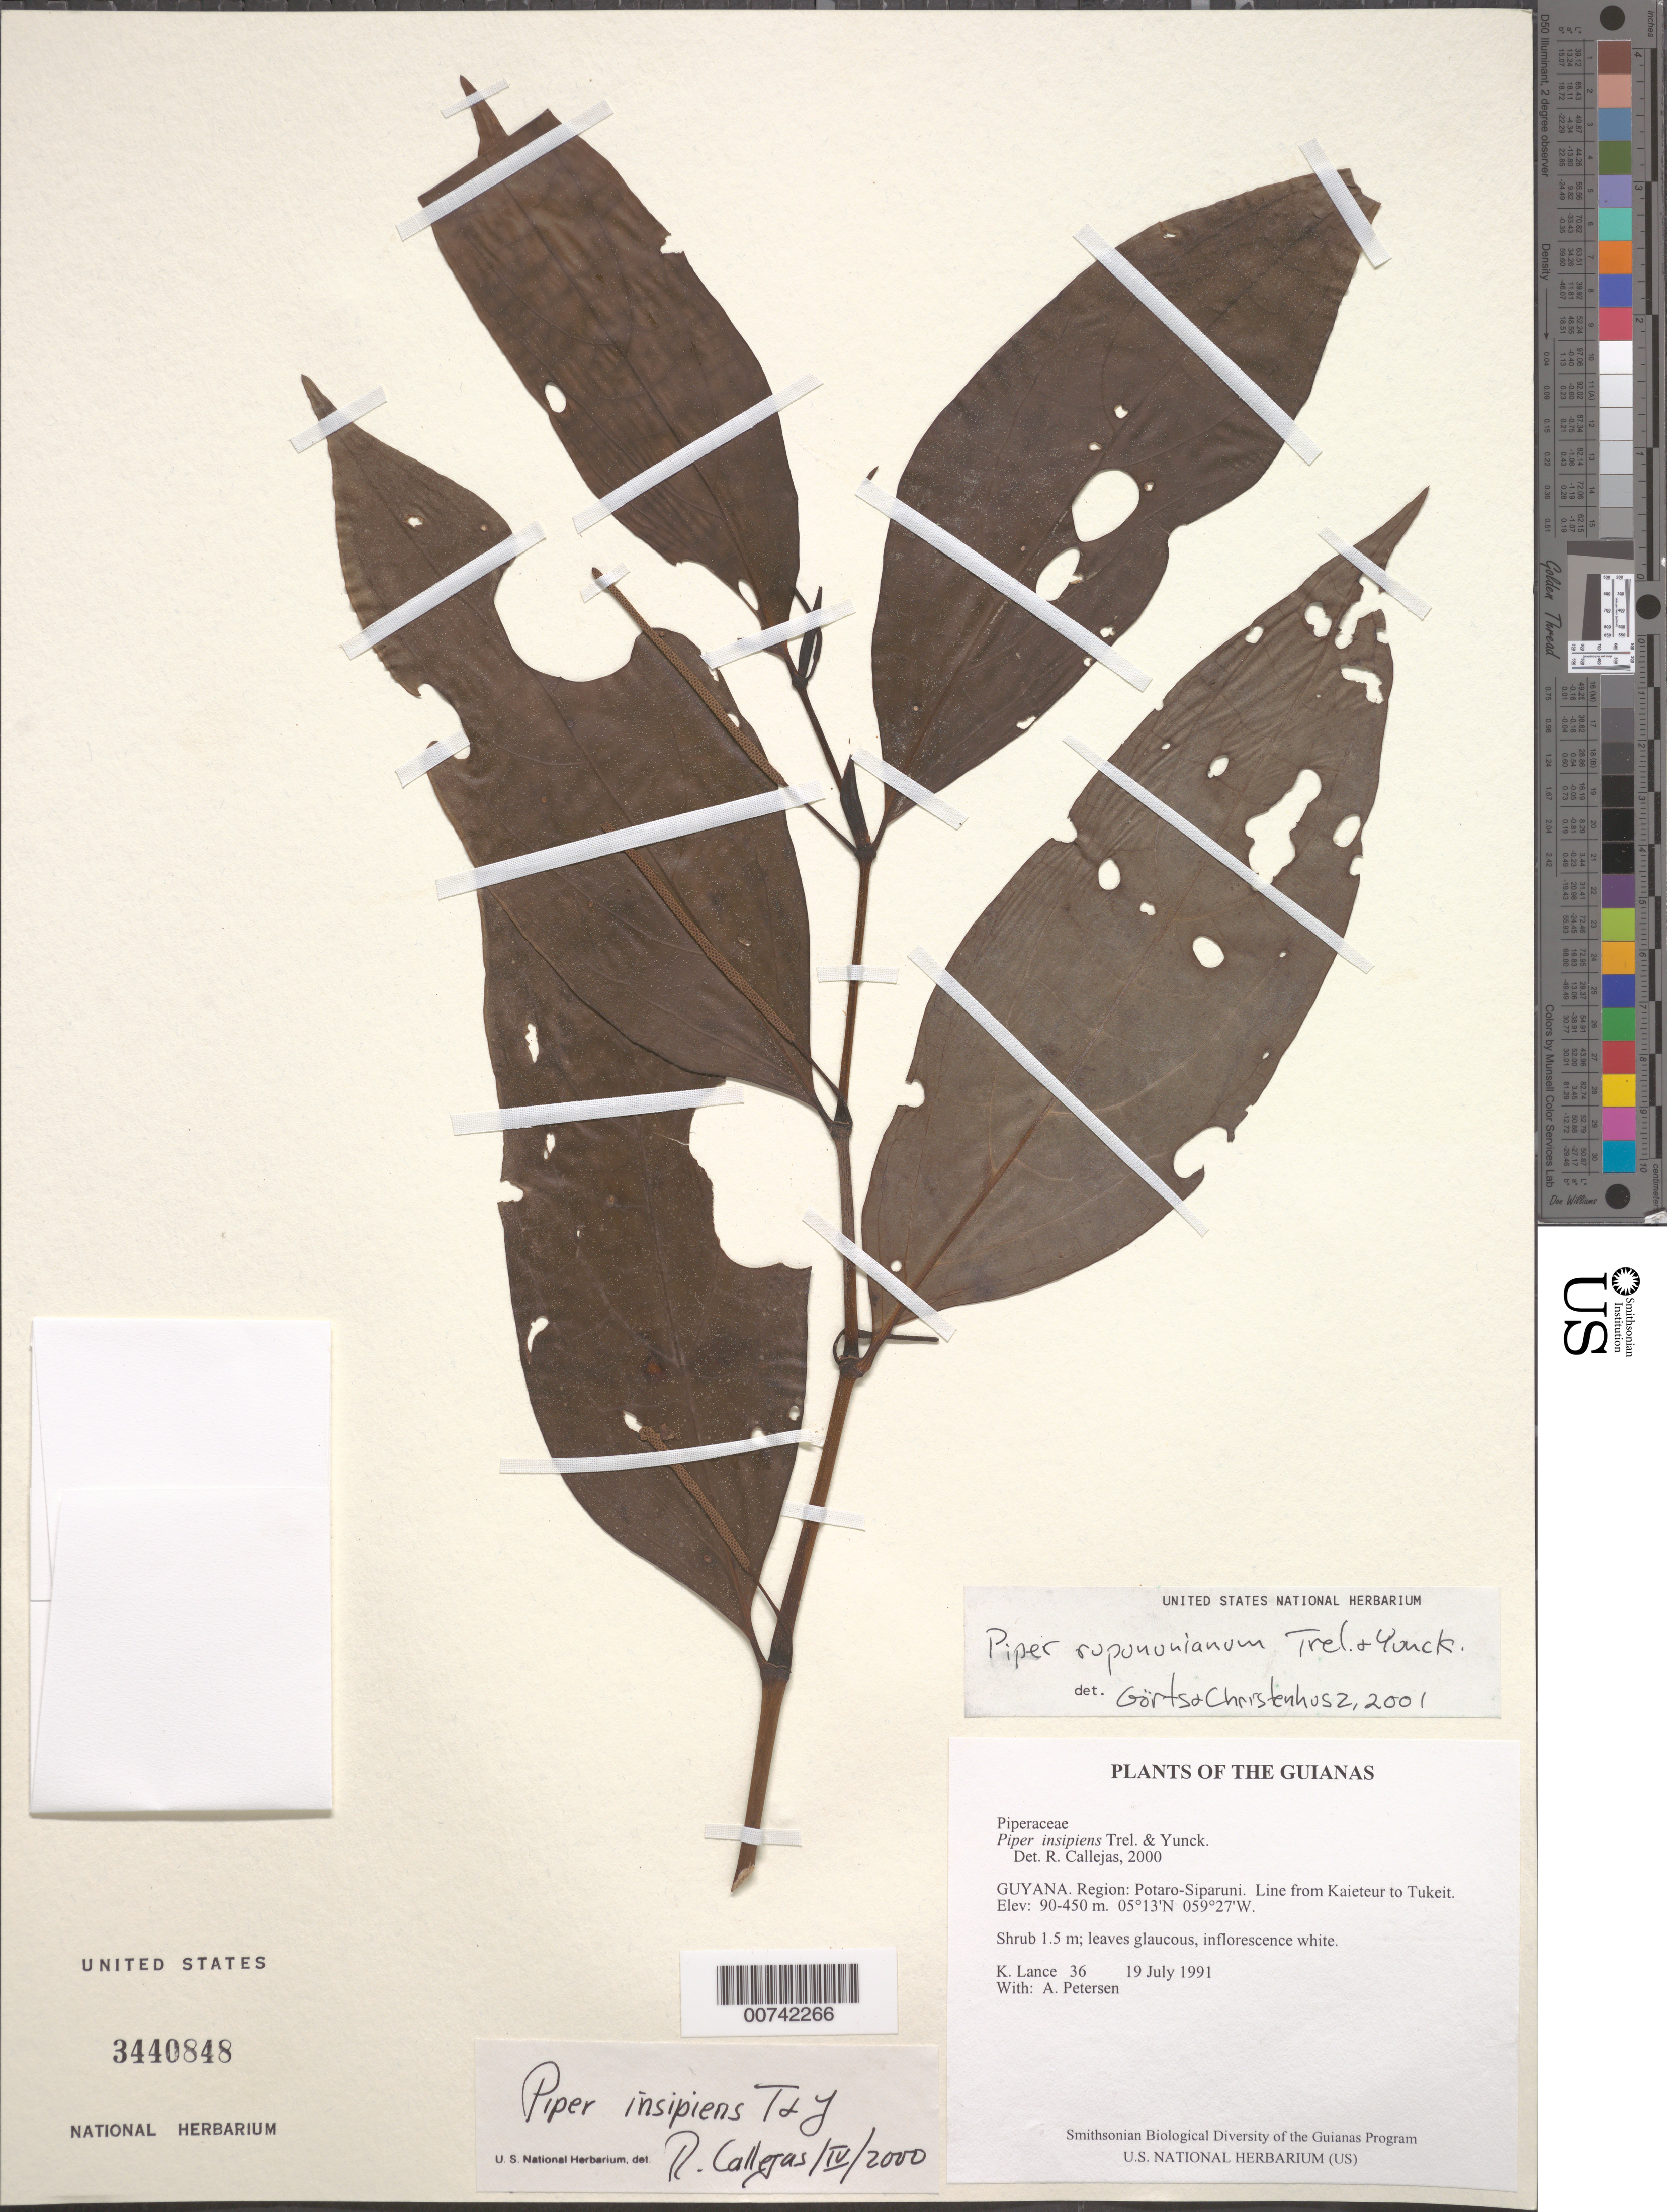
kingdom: Plantae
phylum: Tracheophyta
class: Magnoliopsida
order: Piperales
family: Piperaceae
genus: Piper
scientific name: Piper insipiens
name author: Trel. & Yunck.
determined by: Callejas, Ricardo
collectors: K. Lance & A. Petersen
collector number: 36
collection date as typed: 19 July 1991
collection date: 1991-07-19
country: Guyana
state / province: Potaro-Siparuni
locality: Line from Kaieteur to Tukeit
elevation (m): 90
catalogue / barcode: US 3440848